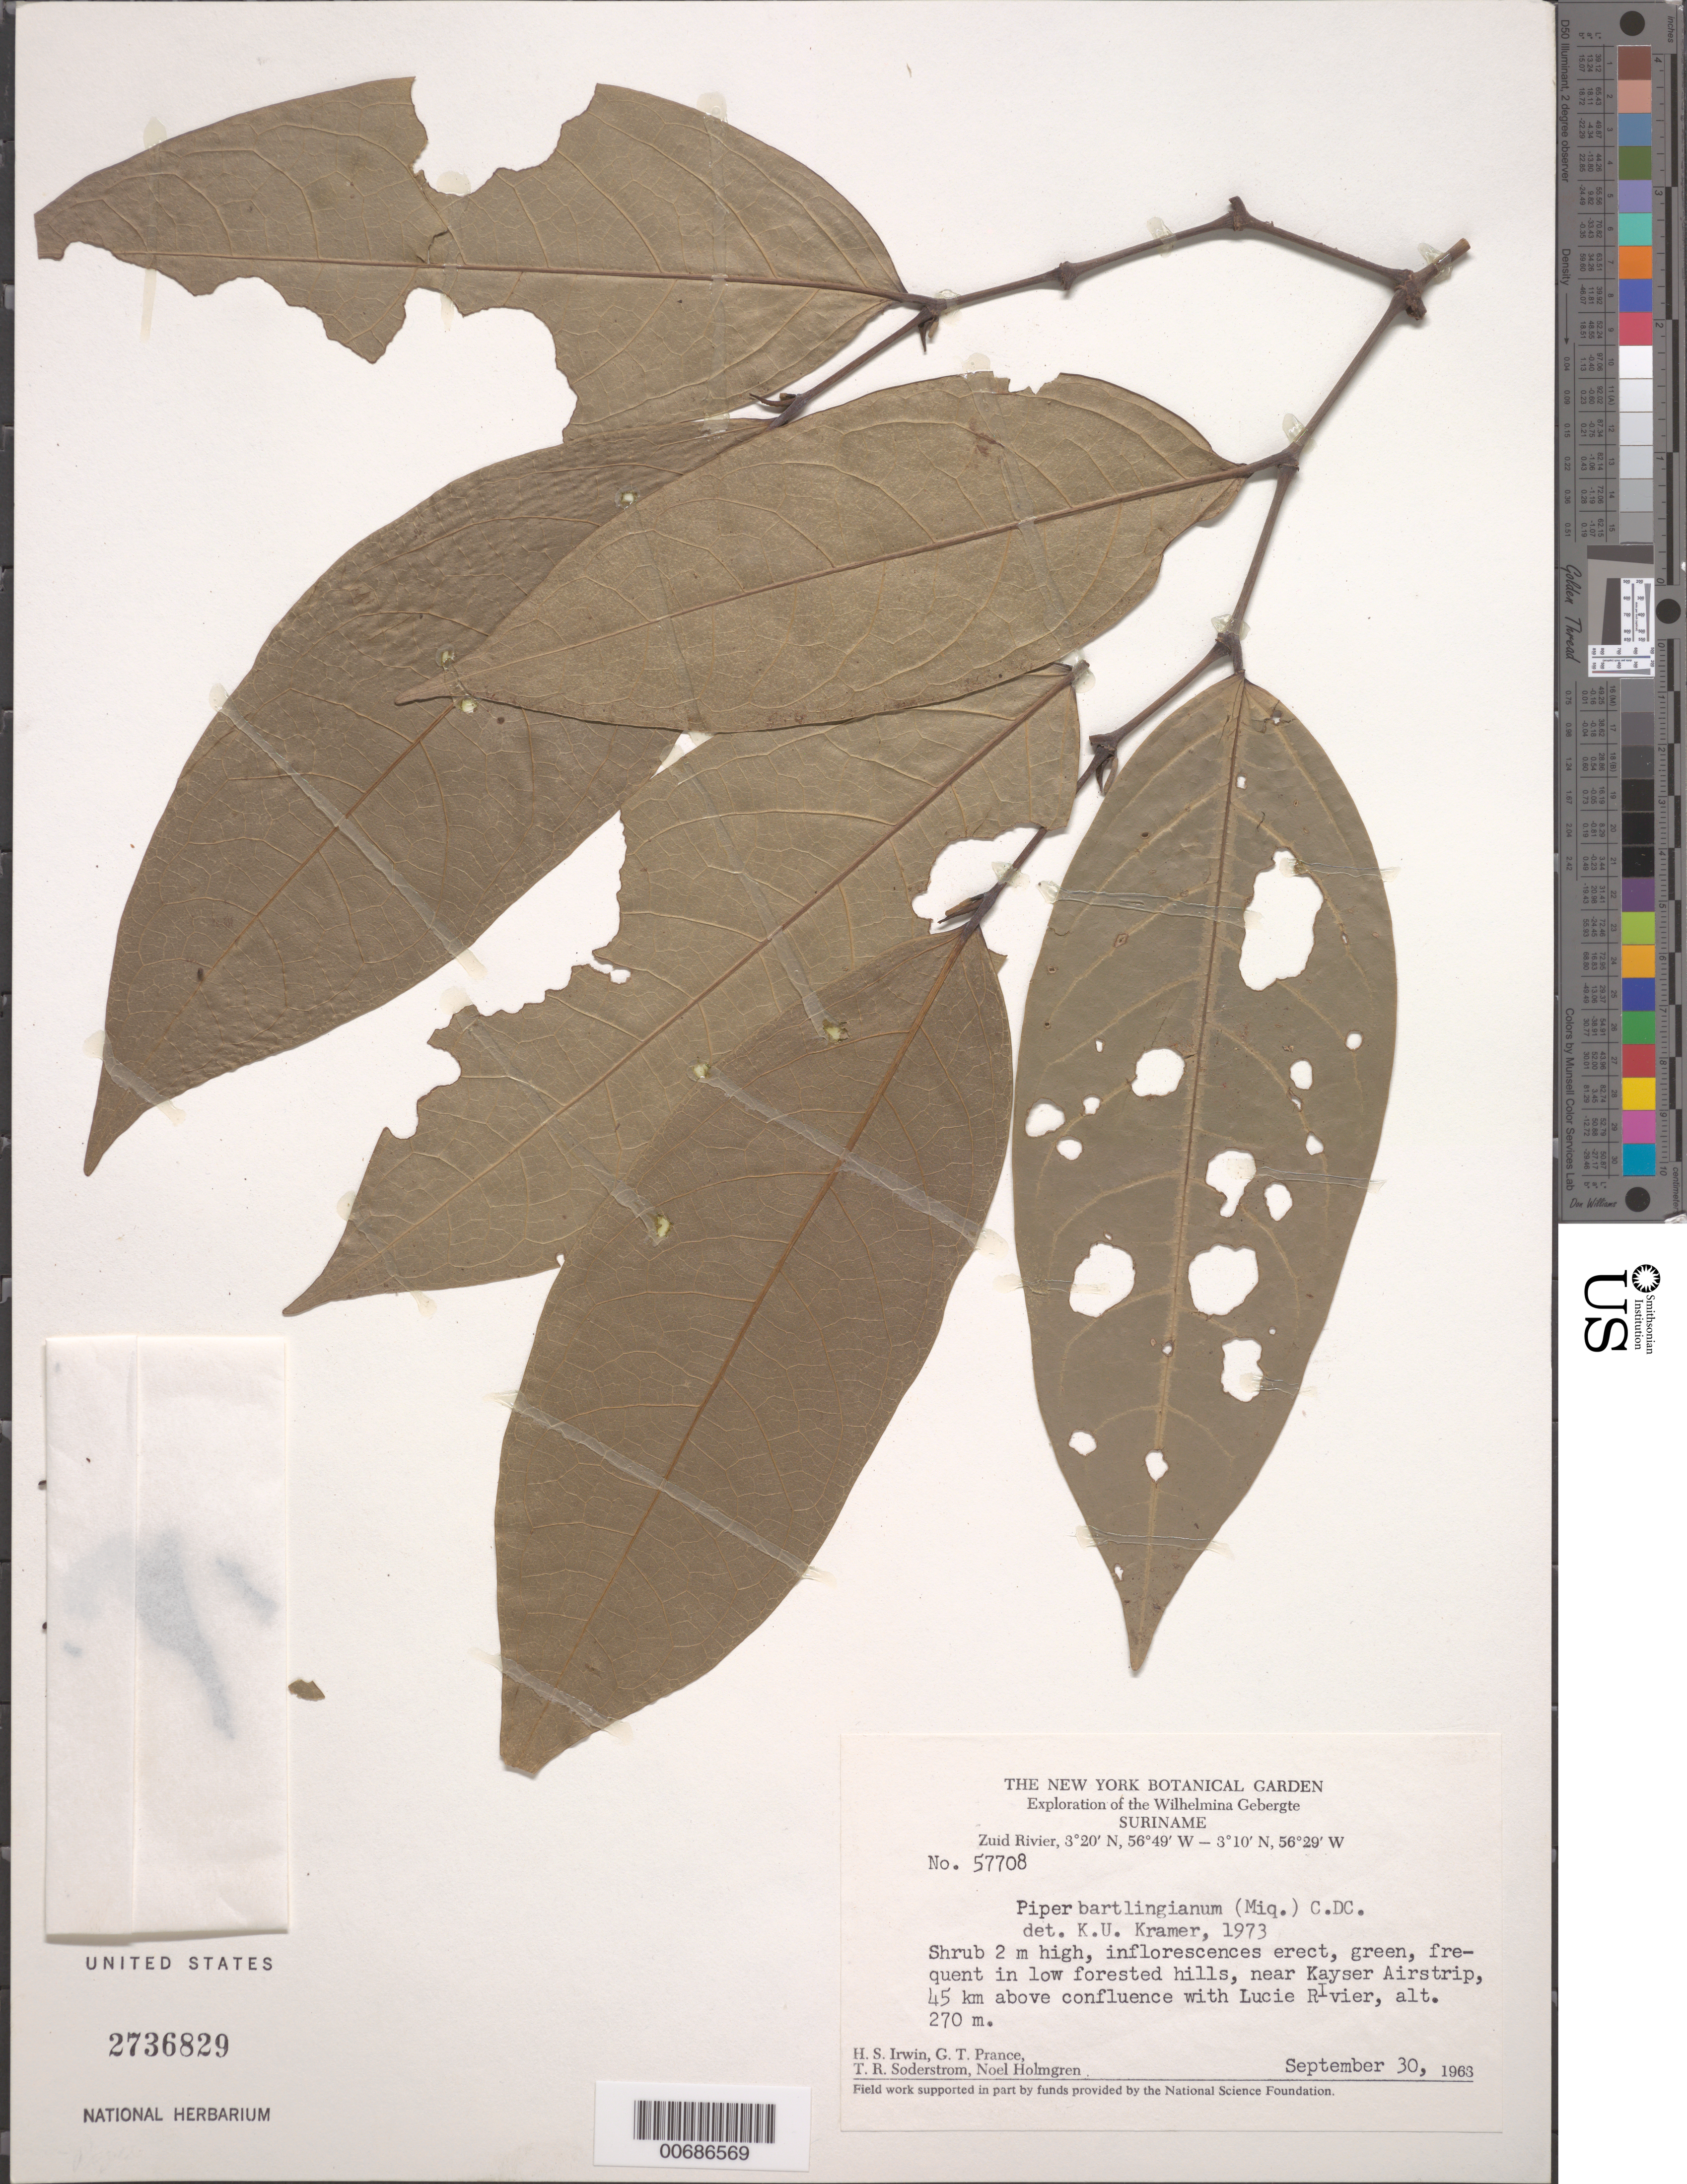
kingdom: Plantae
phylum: Tracheophyta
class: Magnoliopsida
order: Piperales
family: Piperaceae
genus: Piper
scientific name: Piper bartlingianum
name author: (Miq.) C. DC.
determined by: Kramer, K. U.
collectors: H. Irwin, G. T. Prance, T. R. Soderstrom & N. H. Holmgren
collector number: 57708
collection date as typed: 30-Sep-63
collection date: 1963-09-30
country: Suriname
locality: Kayser Airstrip, Zuid R., 45 km above confl. with Lucie R., Wilhelmina Gebergte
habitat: In low forested hills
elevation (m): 270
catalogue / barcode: US 2736829